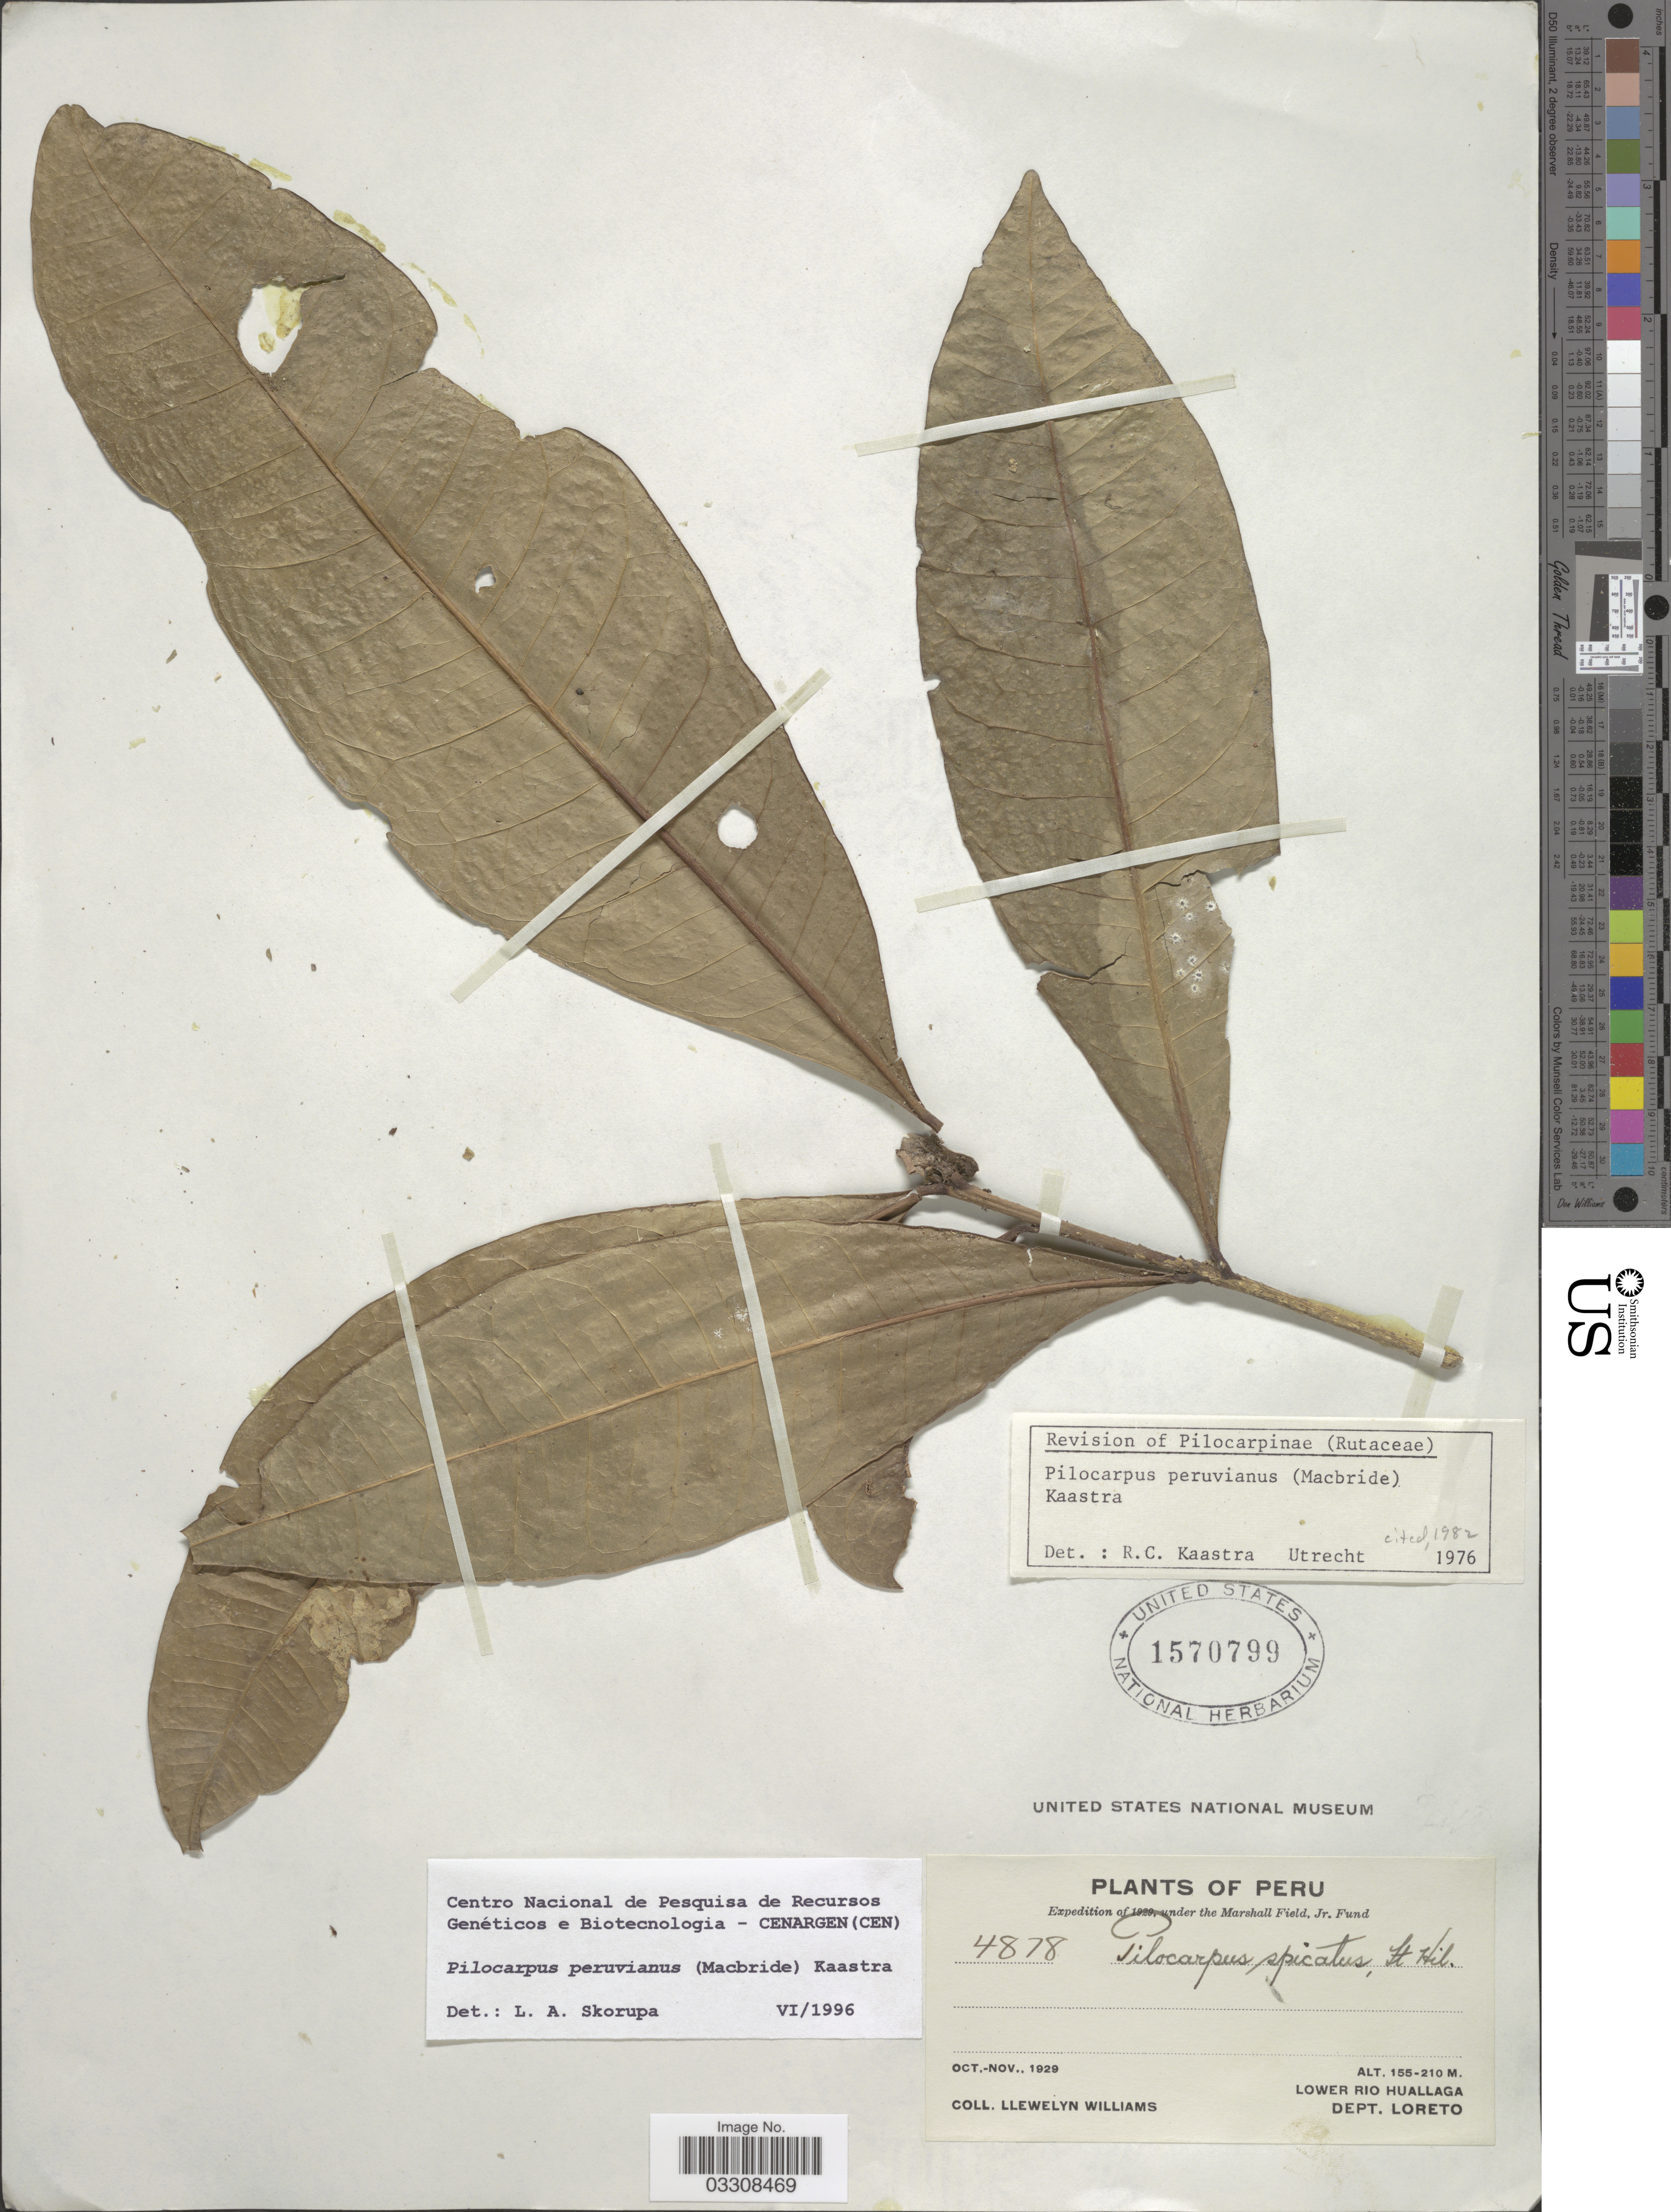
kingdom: Plantae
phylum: Tracheophyta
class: Magnoliopsida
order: Sapindales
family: Rutaceae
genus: Pilocarpus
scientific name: Pilocarpus peruvianus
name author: (J.F. Macbr.) Kaastra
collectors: Ll. Williams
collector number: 4878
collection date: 1929-10/1929-11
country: Peru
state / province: Loreto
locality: Lower Rio Huallaga. Dept. Loreto.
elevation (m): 155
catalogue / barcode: US 1570799